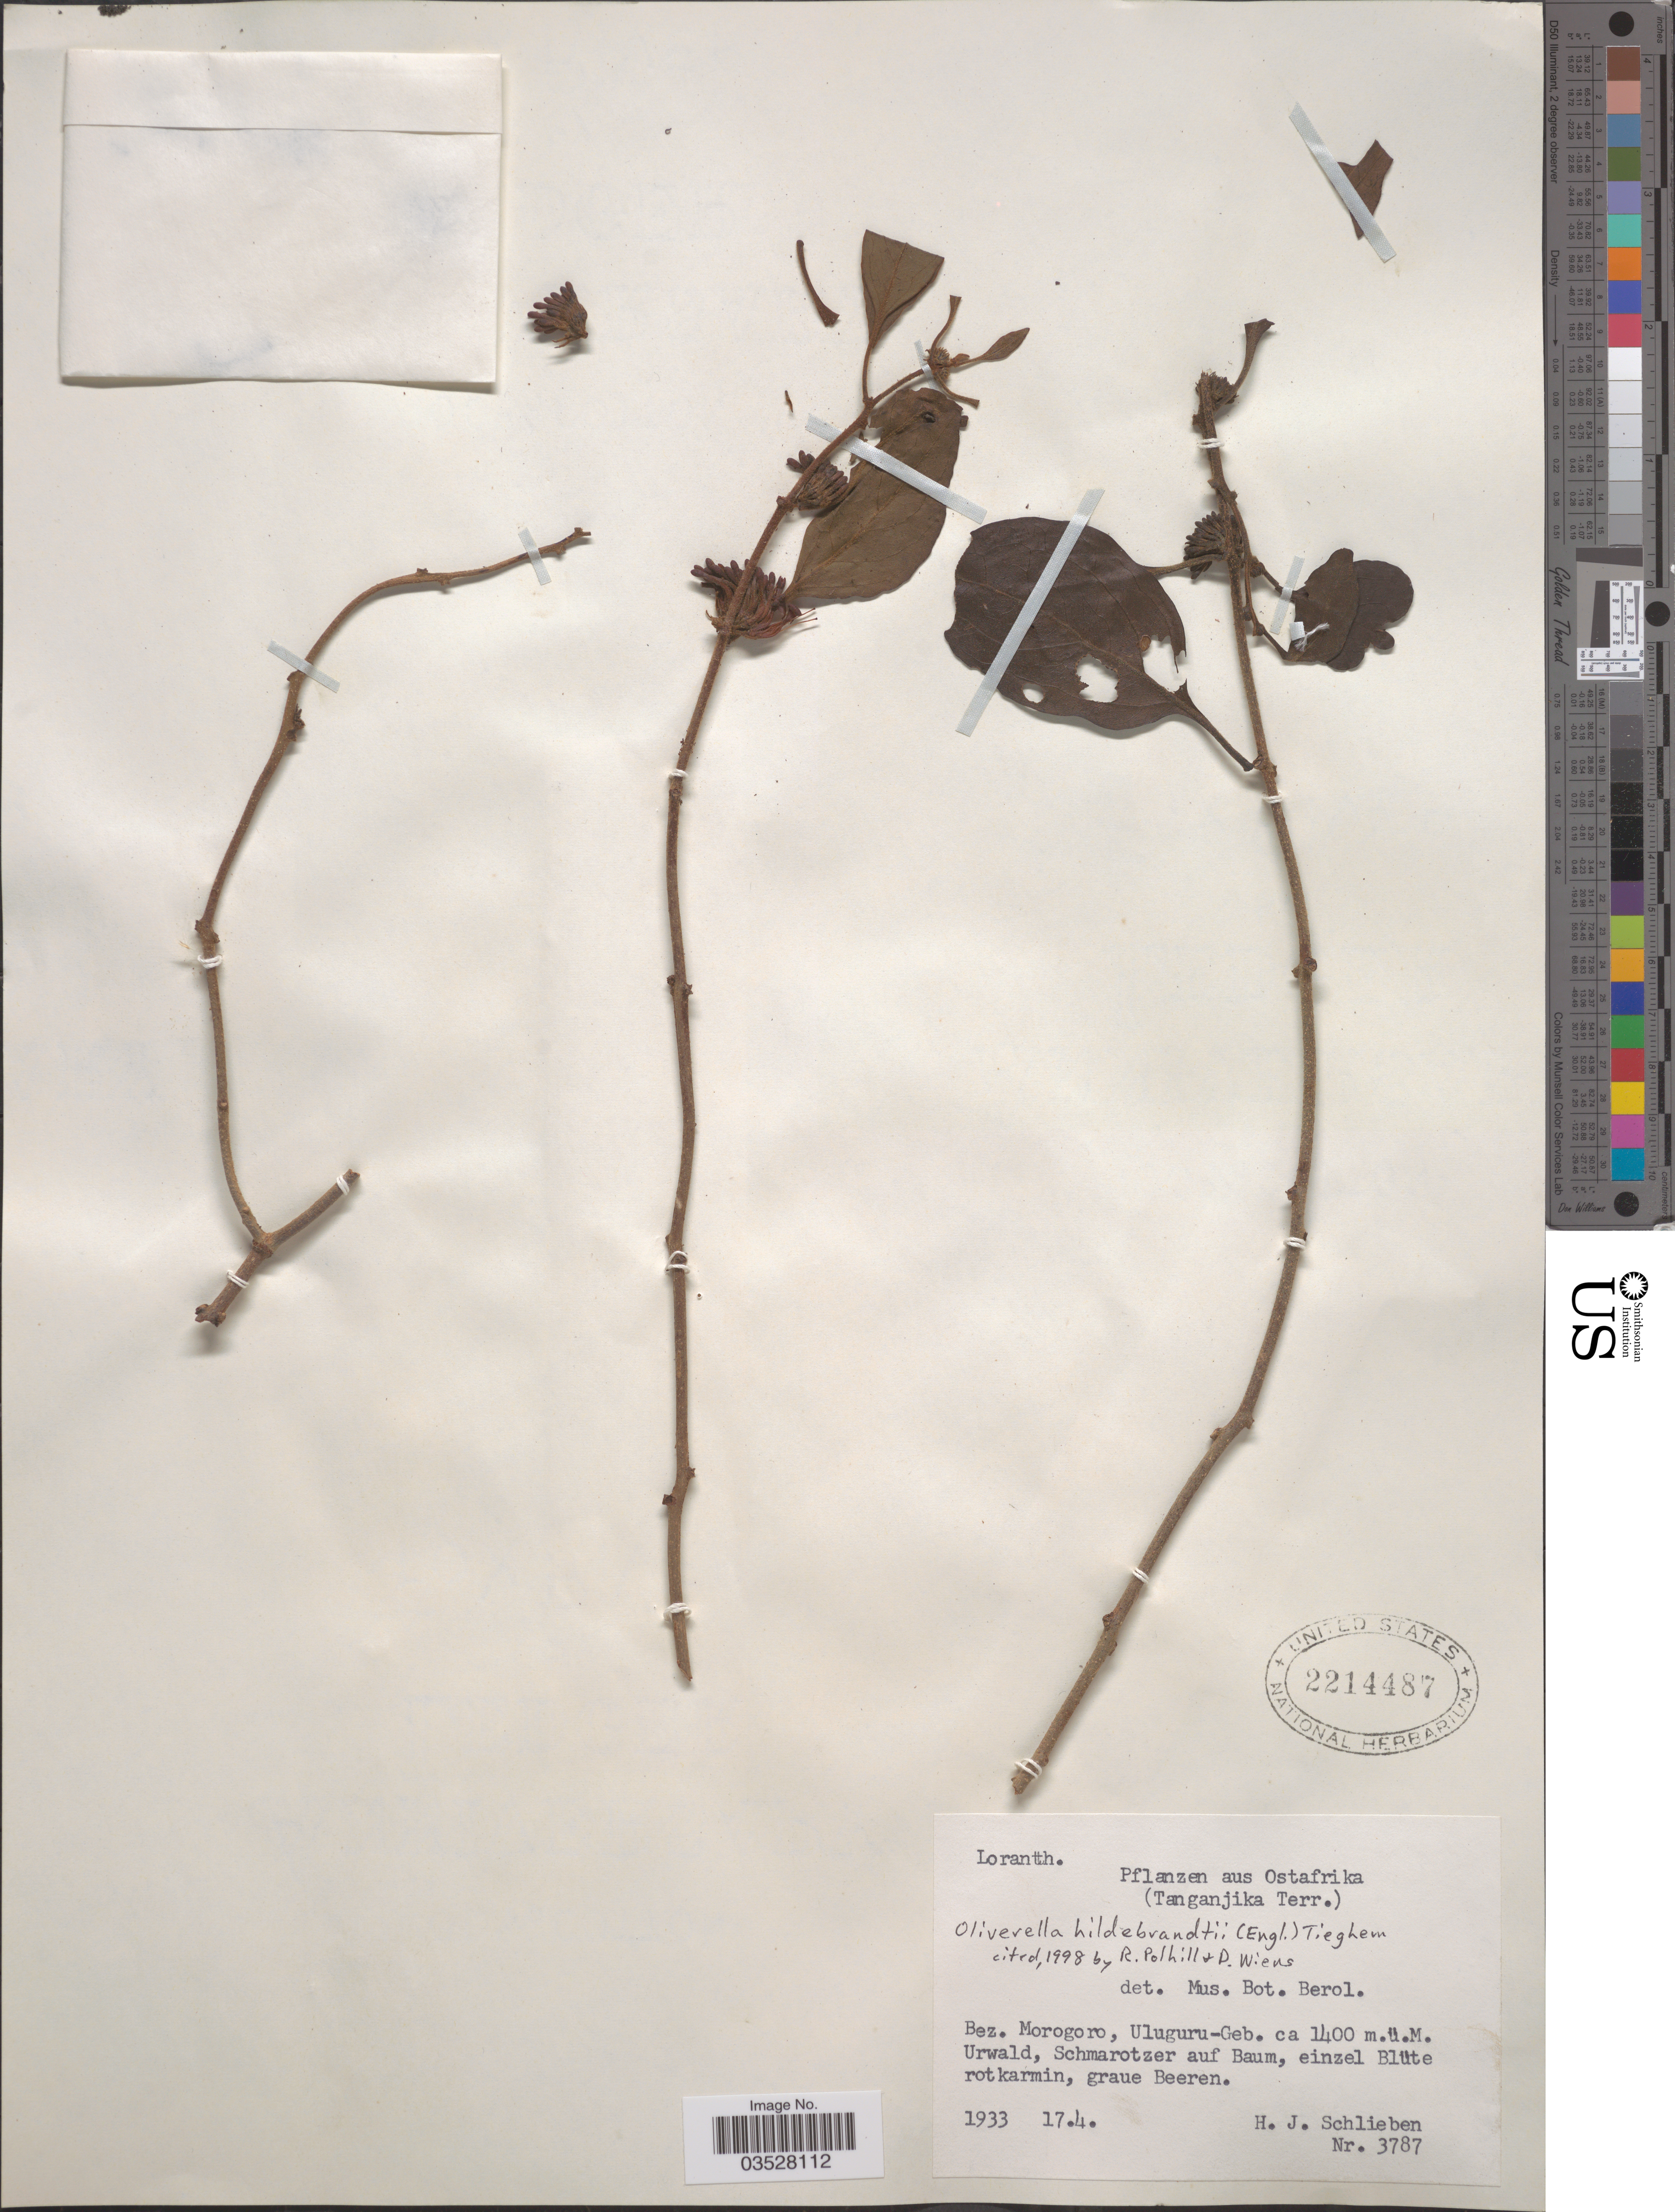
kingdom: Plantae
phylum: Tracheophyta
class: Magnoliopsida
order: Santalales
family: Loranthaceae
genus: Oliverella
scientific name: Oliverella hildebrandtii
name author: (Engl.) Tiegh.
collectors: H. J. Schlieben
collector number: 3787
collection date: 1933-04-17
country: Tanzania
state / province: Morogoro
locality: Ostafrika (Tanganjika Terr.) Bez. Morogoro, Uluguru-Geb.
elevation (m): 1400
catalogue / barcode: US 2214487